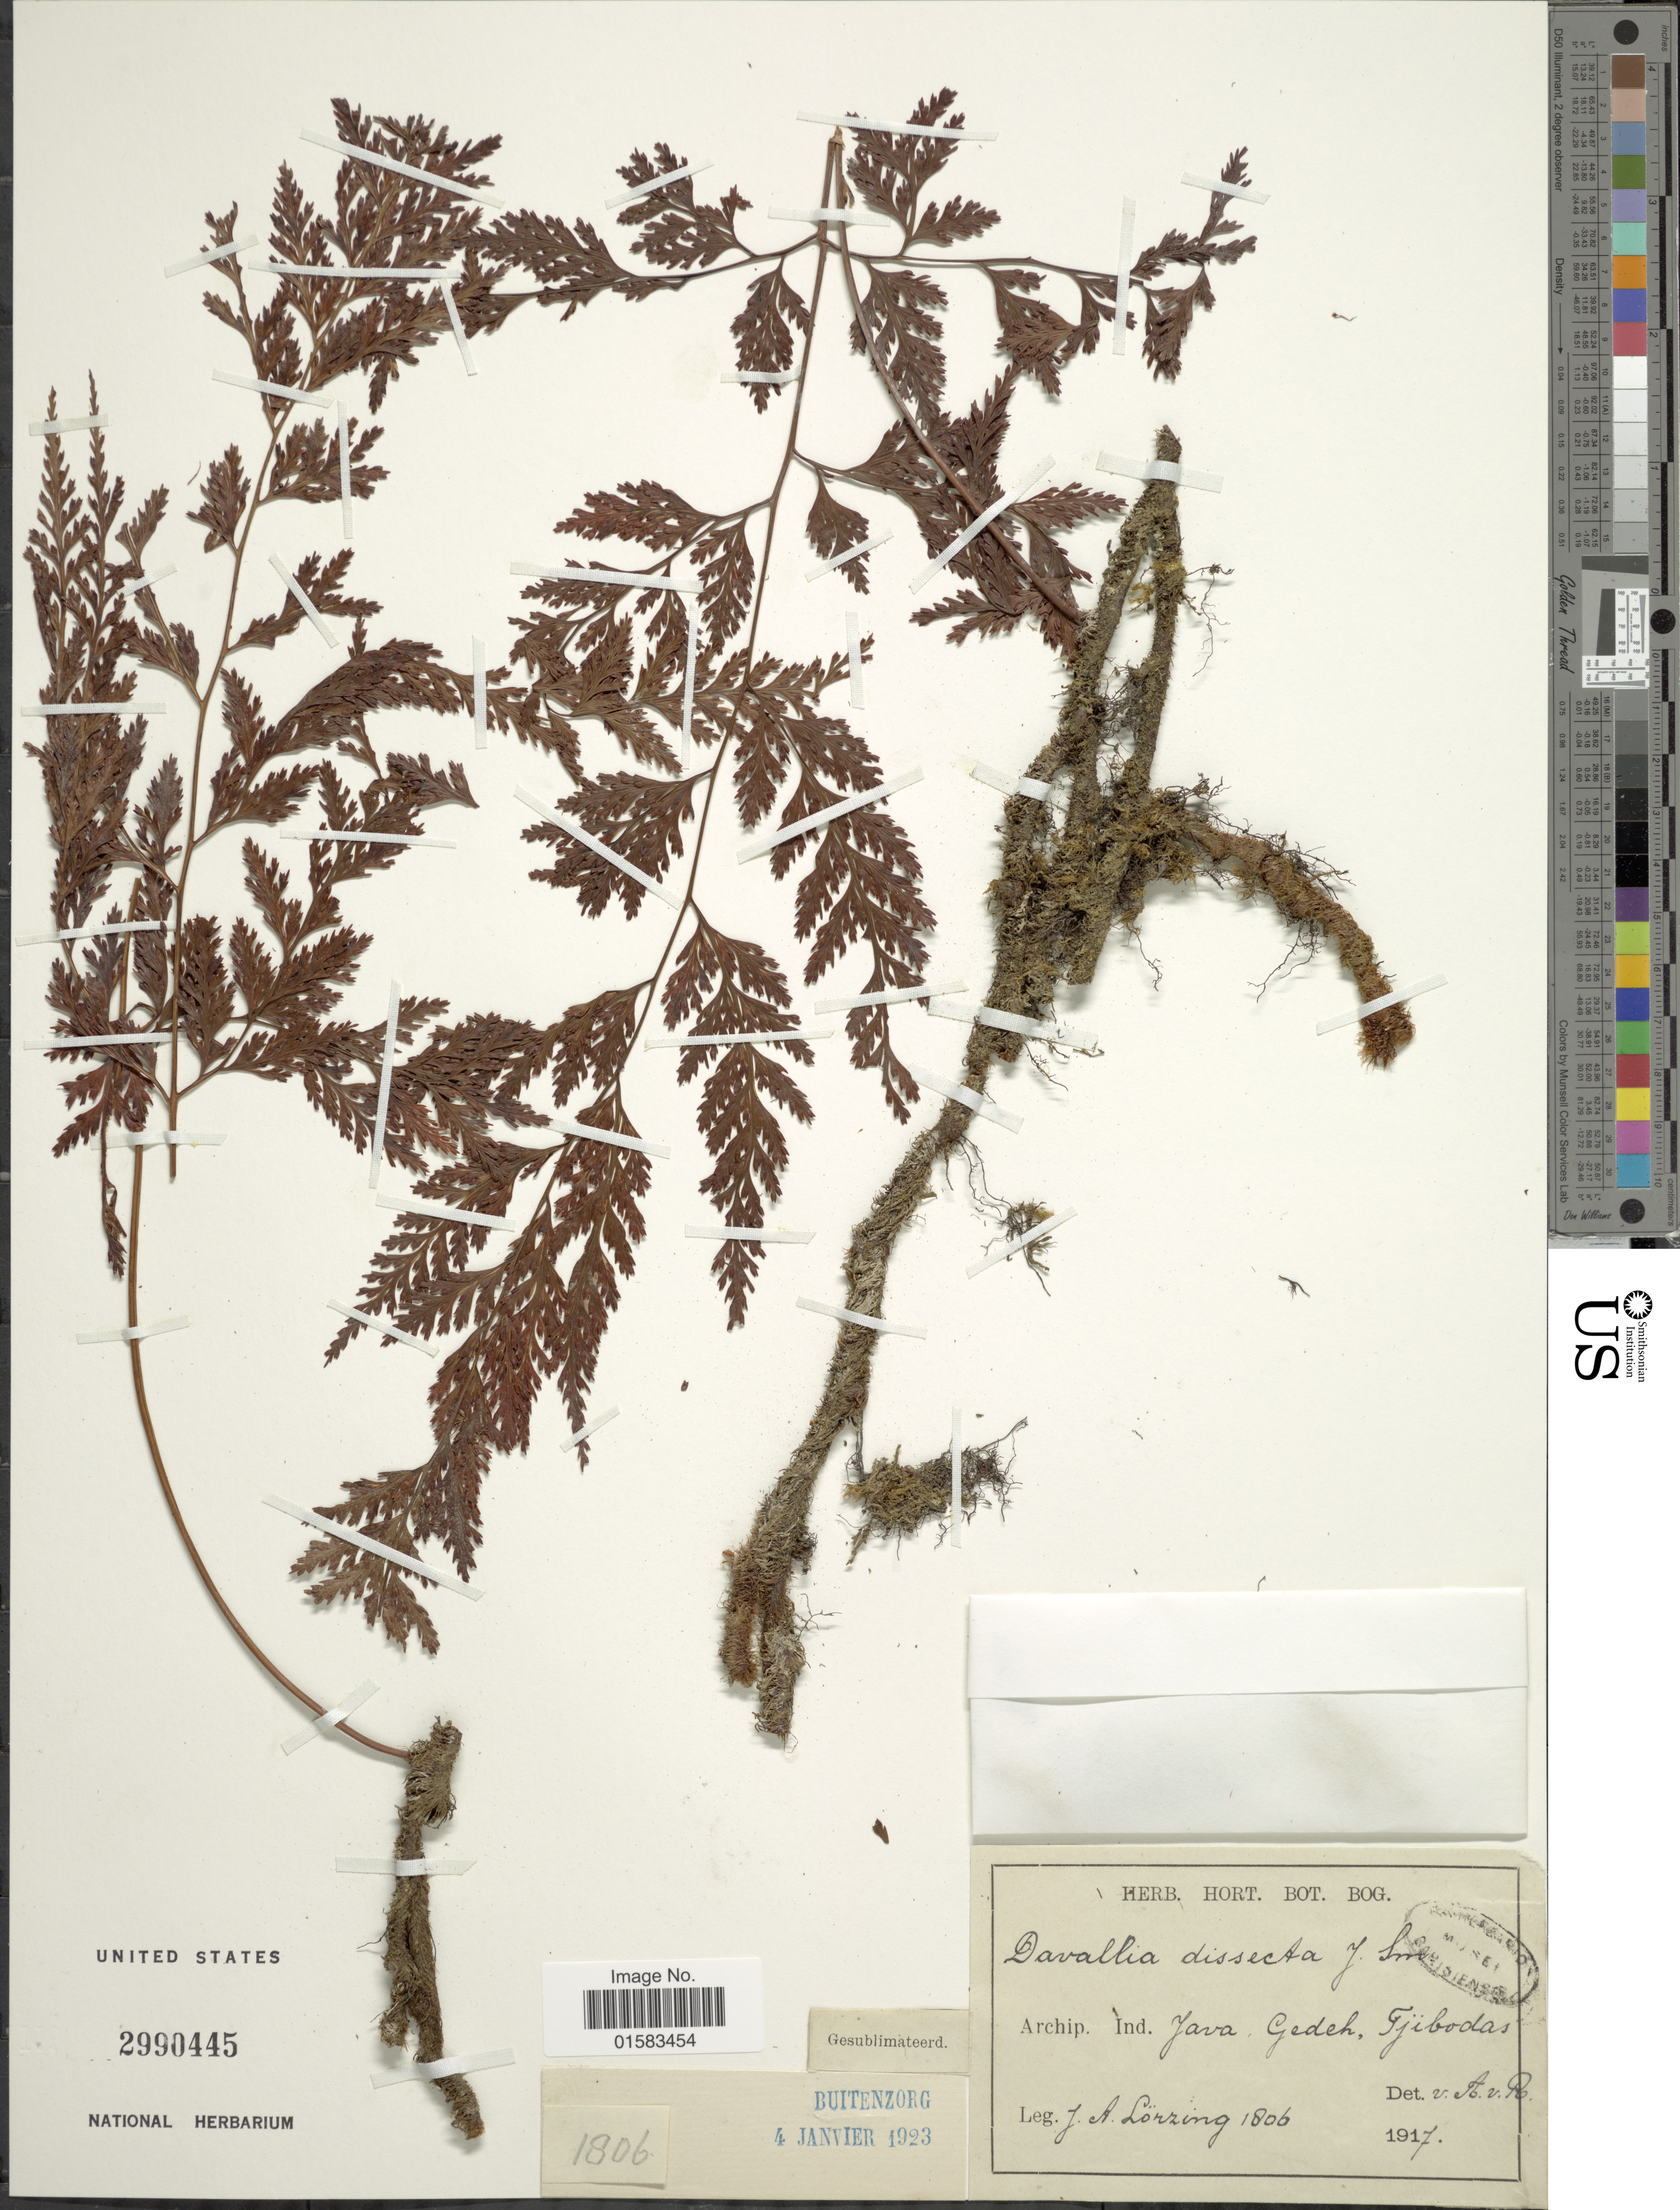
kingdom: Plantae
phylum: Tracheophyta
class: Polypodiopsida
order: Polypodiales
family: Davalliaceae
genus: Davallia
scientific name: Davallia trichomanoides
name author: Blume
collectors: J. Lorzing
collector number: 1806?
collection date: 1917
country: Indonesia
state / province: Java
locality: Gedeh, Tjibodas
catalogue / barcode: US 2990445